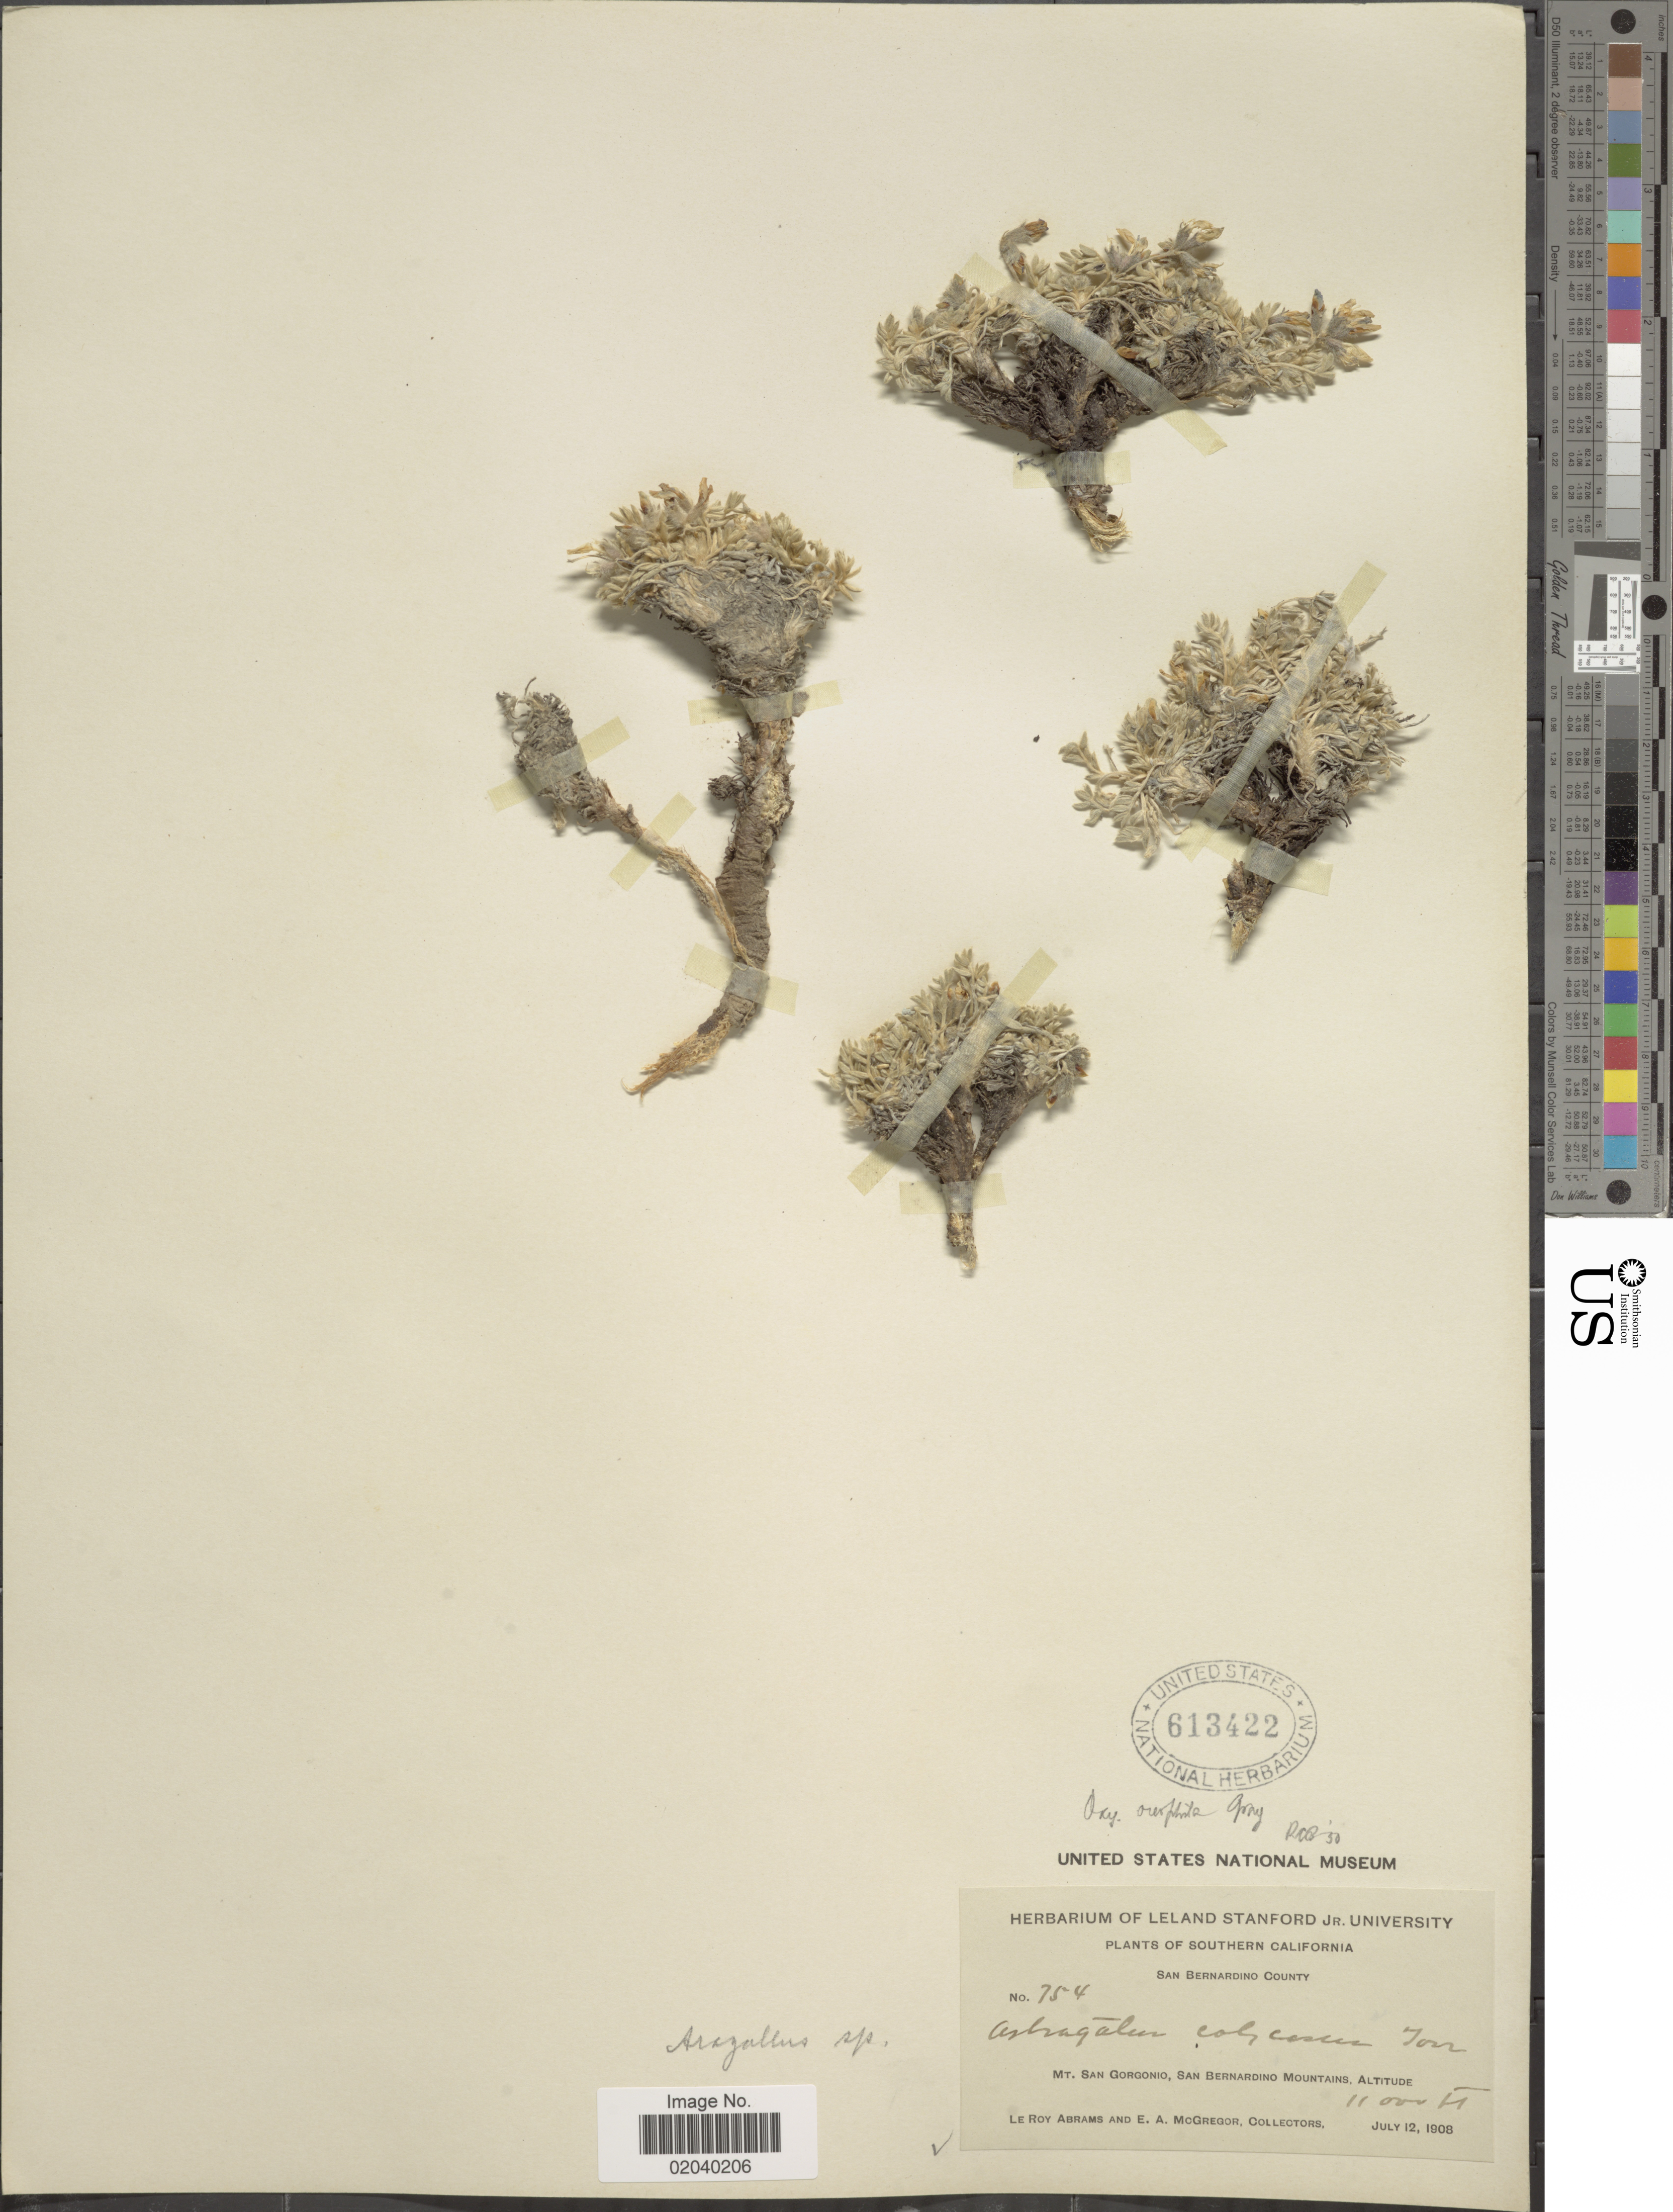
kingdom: Plantae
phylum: Tracheophyta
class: Magnoliopsida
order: Fabales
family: Fabaceae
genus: Oxytropis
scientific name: Oxytropis oreophila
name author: A. Gray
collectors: L. Abrams & E. A. McGregor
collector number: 754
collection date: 1908-07-12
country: United States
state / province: California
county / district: San Bernardino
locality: Southern California, San Bernardino County, Mt San Gorgonio, San Bernardino Mountains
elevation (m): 3353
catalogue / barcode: US 613422